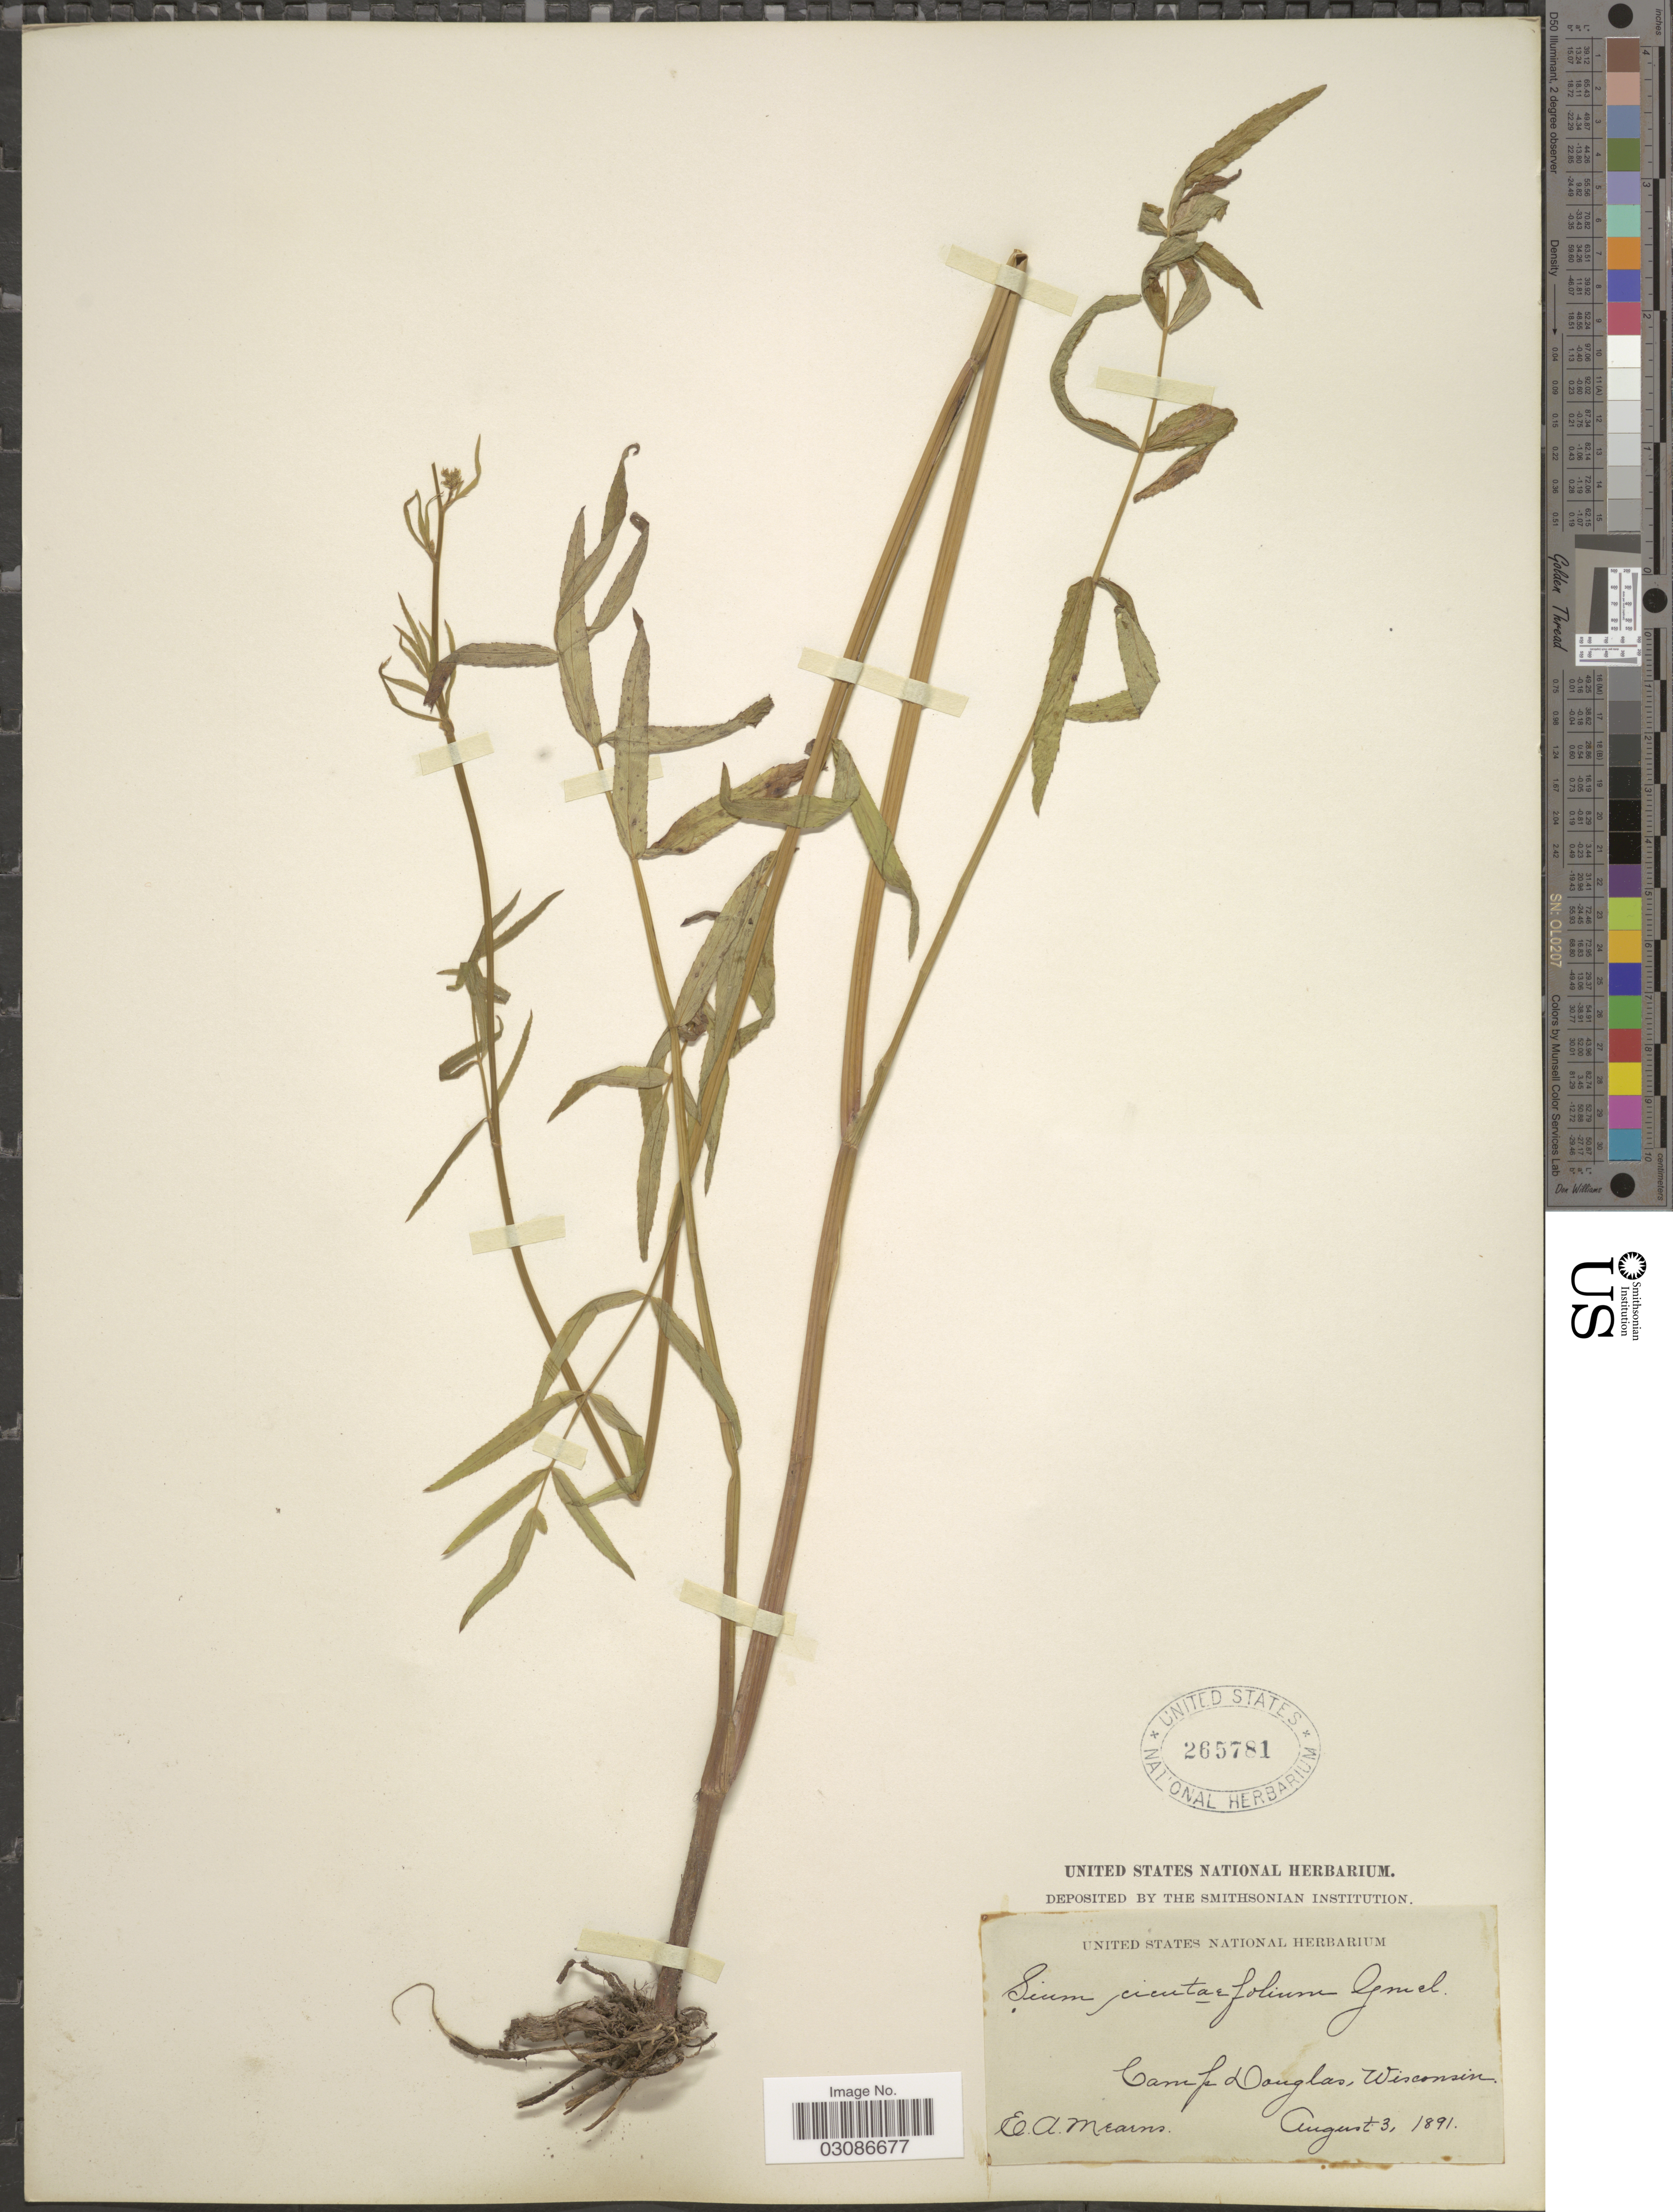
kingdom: Plantae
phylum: Tracheophyta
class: Magnoliopsida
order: Apiales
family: Apiaceae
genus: Sium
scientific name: Sium suave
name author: Walter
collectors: E. A. Mearns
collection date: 1891-08-03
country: United States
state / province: Wisconsin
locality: Camp Douglas.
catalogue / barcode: US 265781